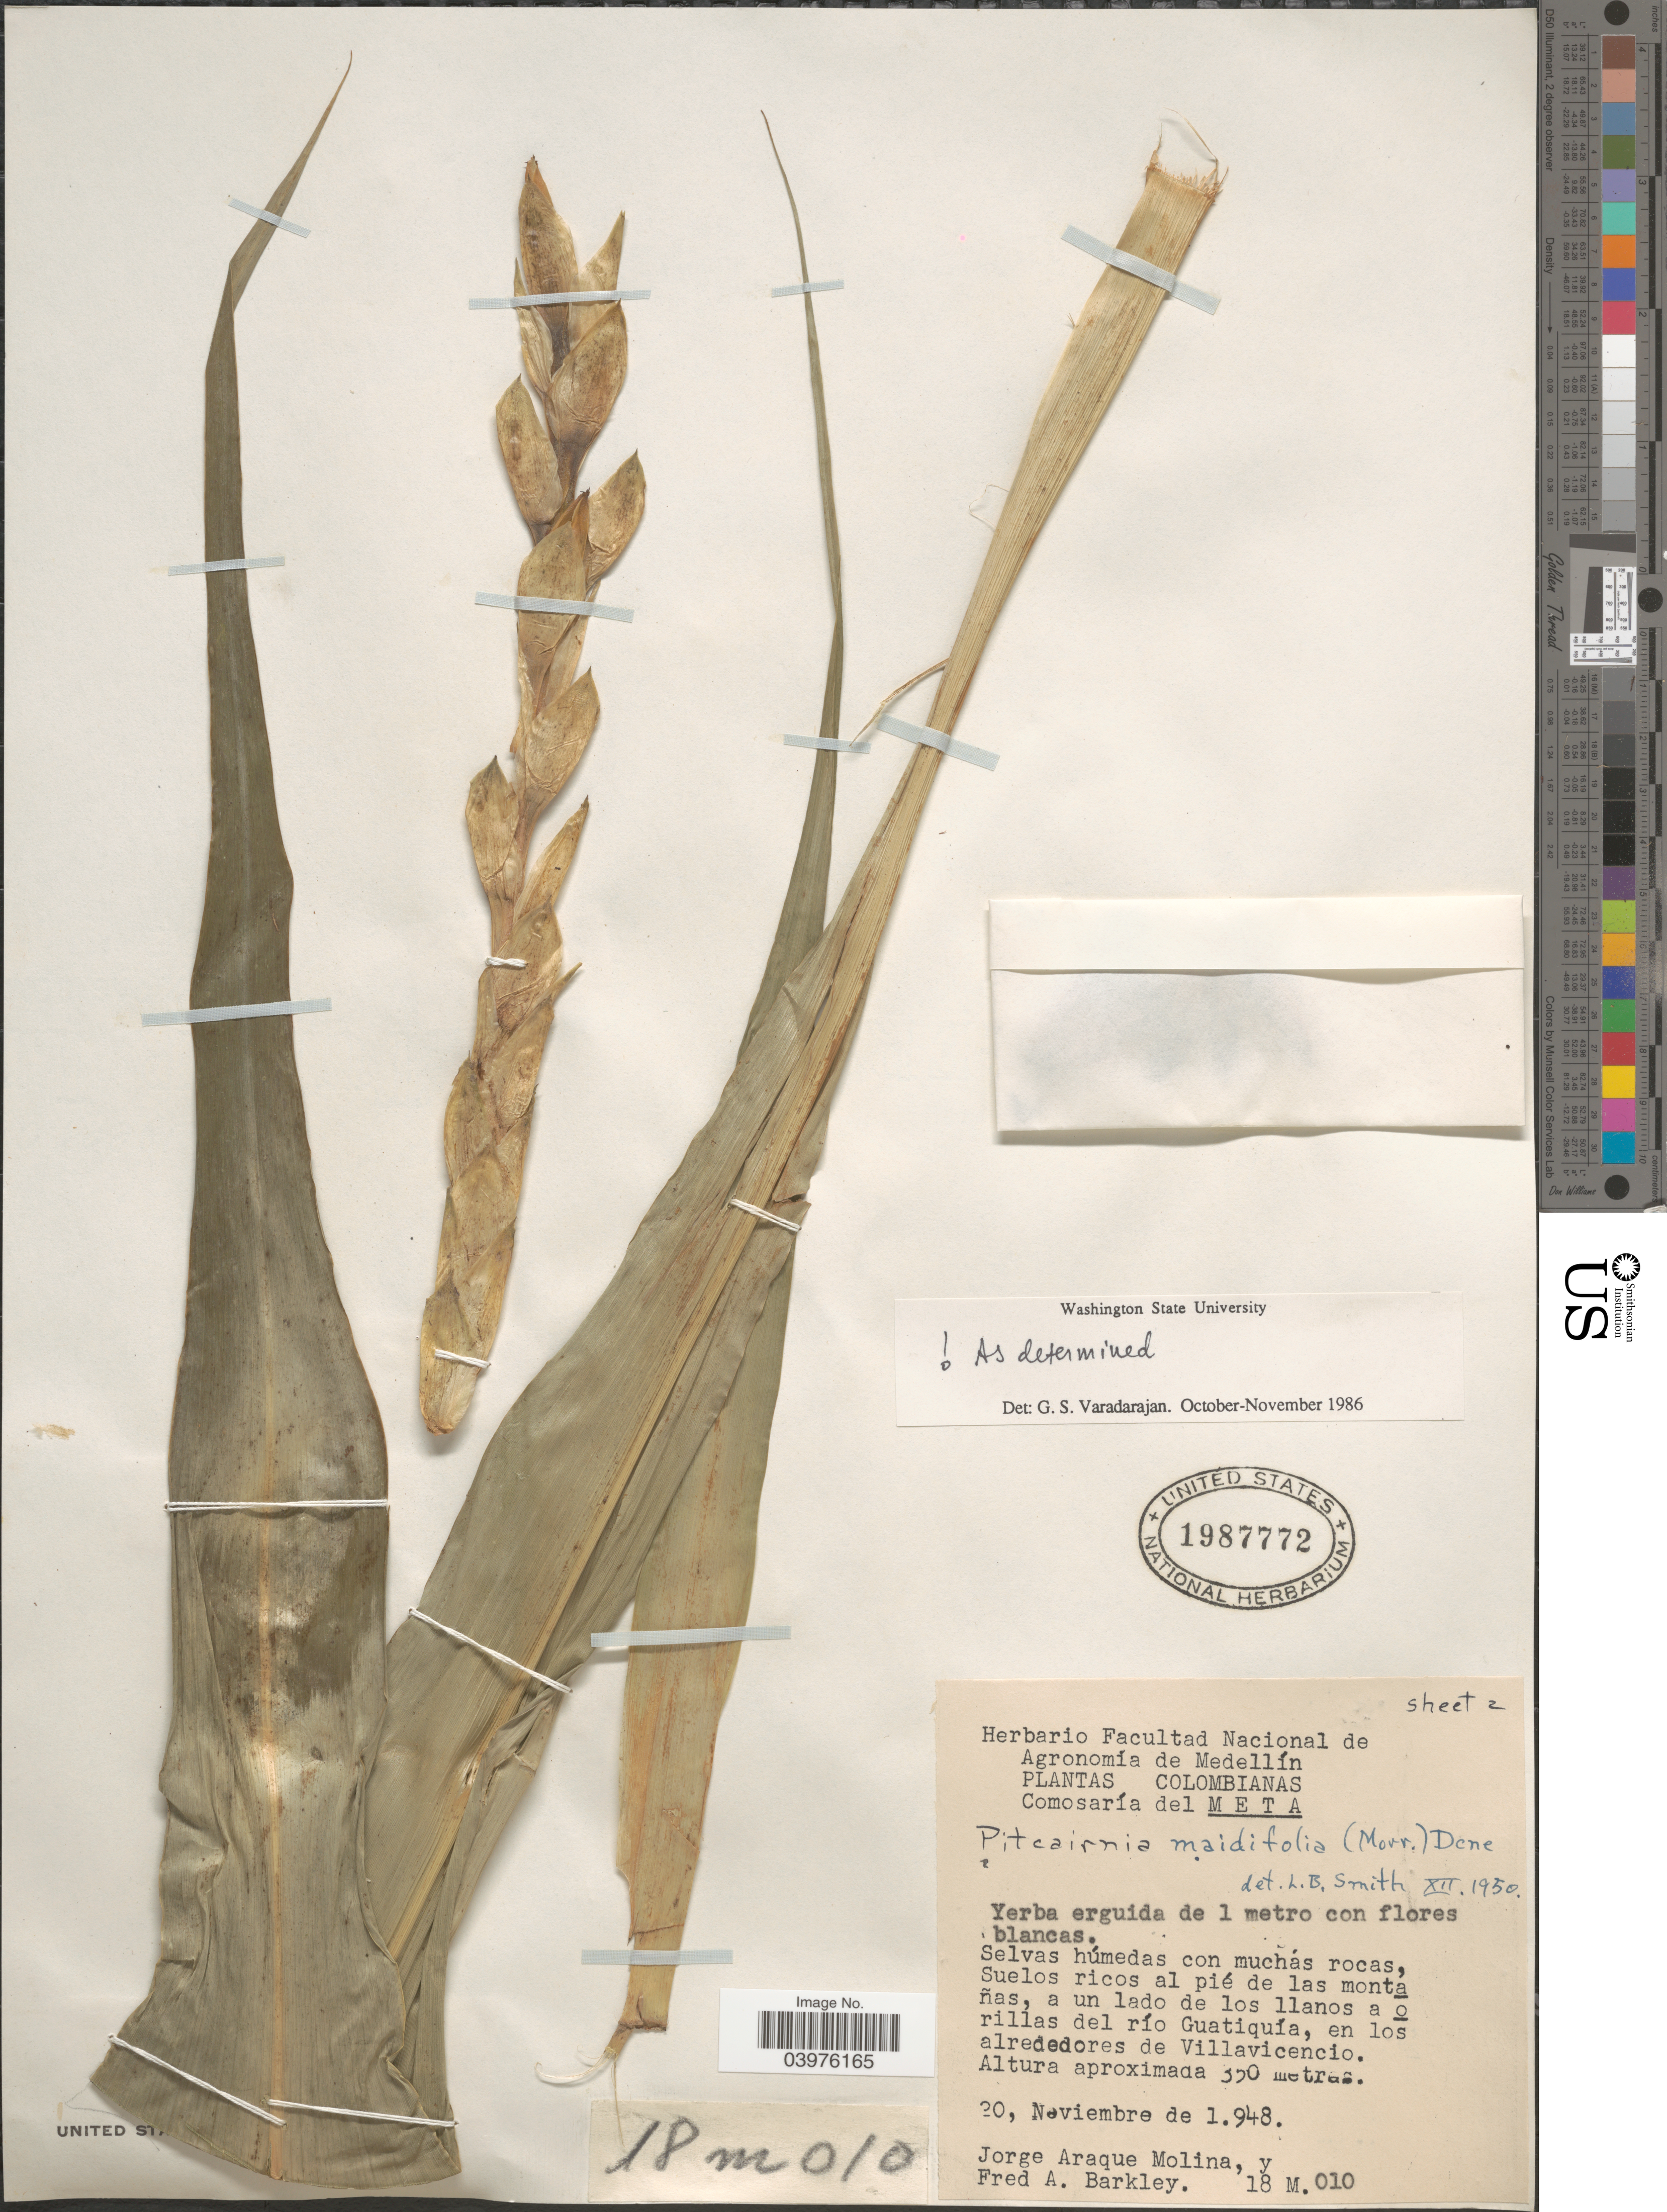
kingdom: Plantae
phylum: Tracheophyta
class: Liliopsida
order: Poales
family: Bromeliaceae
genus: Pitcairnia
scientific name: Pitcairnia maidifolia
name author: (C. Morren) Decne. ex Planch.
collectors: J. Araque Molina & F. A. Barkley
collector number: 18M010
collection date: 1948-11-20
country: Colombia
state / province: Meta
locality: Comosaría del Meta. Selvas húmedas con muchás rocas, Suelos ricos al pié de las montañas, a un lado de los llanos a orillas del río Guatiquía, en los alrededores de Villavicencio.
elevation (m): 350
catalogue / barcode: US 1987772